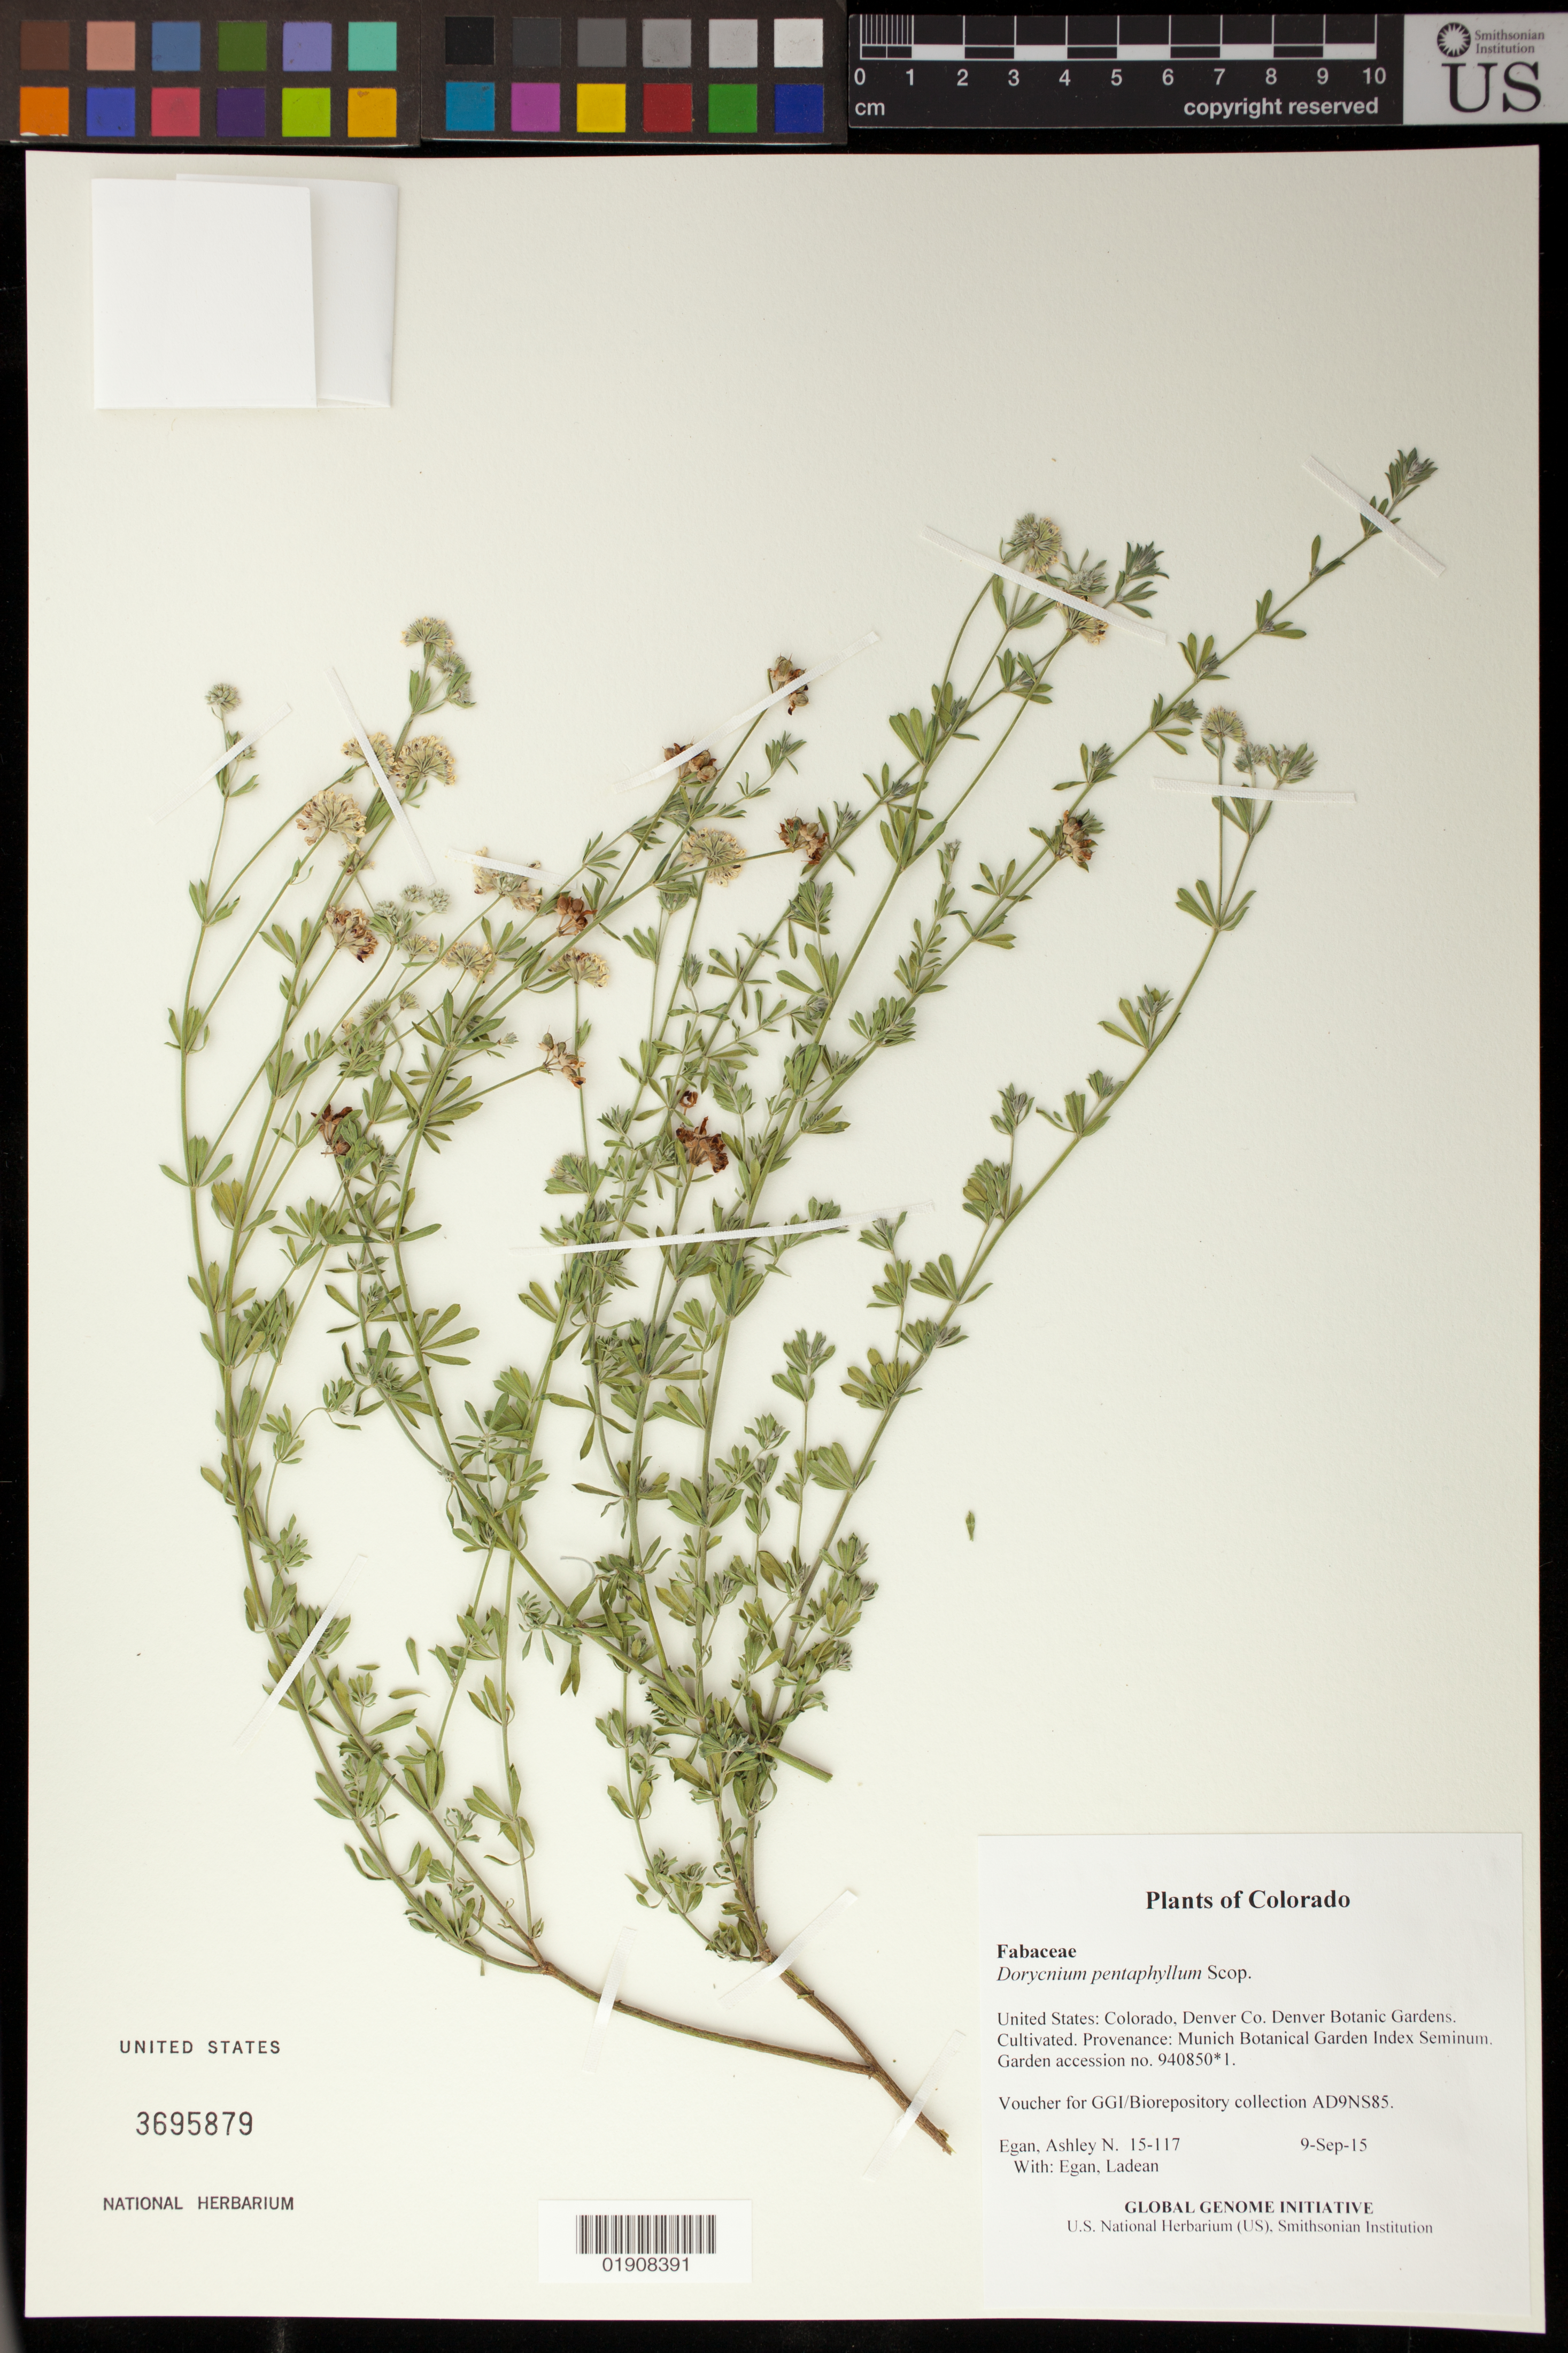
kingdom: Plantae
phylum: Tracheophyta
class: Magnoliopsida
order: Fabales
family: Fabaceae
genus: Dorycnium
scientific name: Dorycnium pentaphyllum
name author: Scop.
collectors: A. N. Egan & L. Egan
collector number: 15-117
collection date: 2015-09-09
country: United States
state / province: Colorado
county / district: Denver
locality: Denver Botanic Gardens. Cultivated. Provenance: Munich Botanical Garden Index Seminum. Garden accession no. 940850.1.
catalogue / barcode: US 3695879